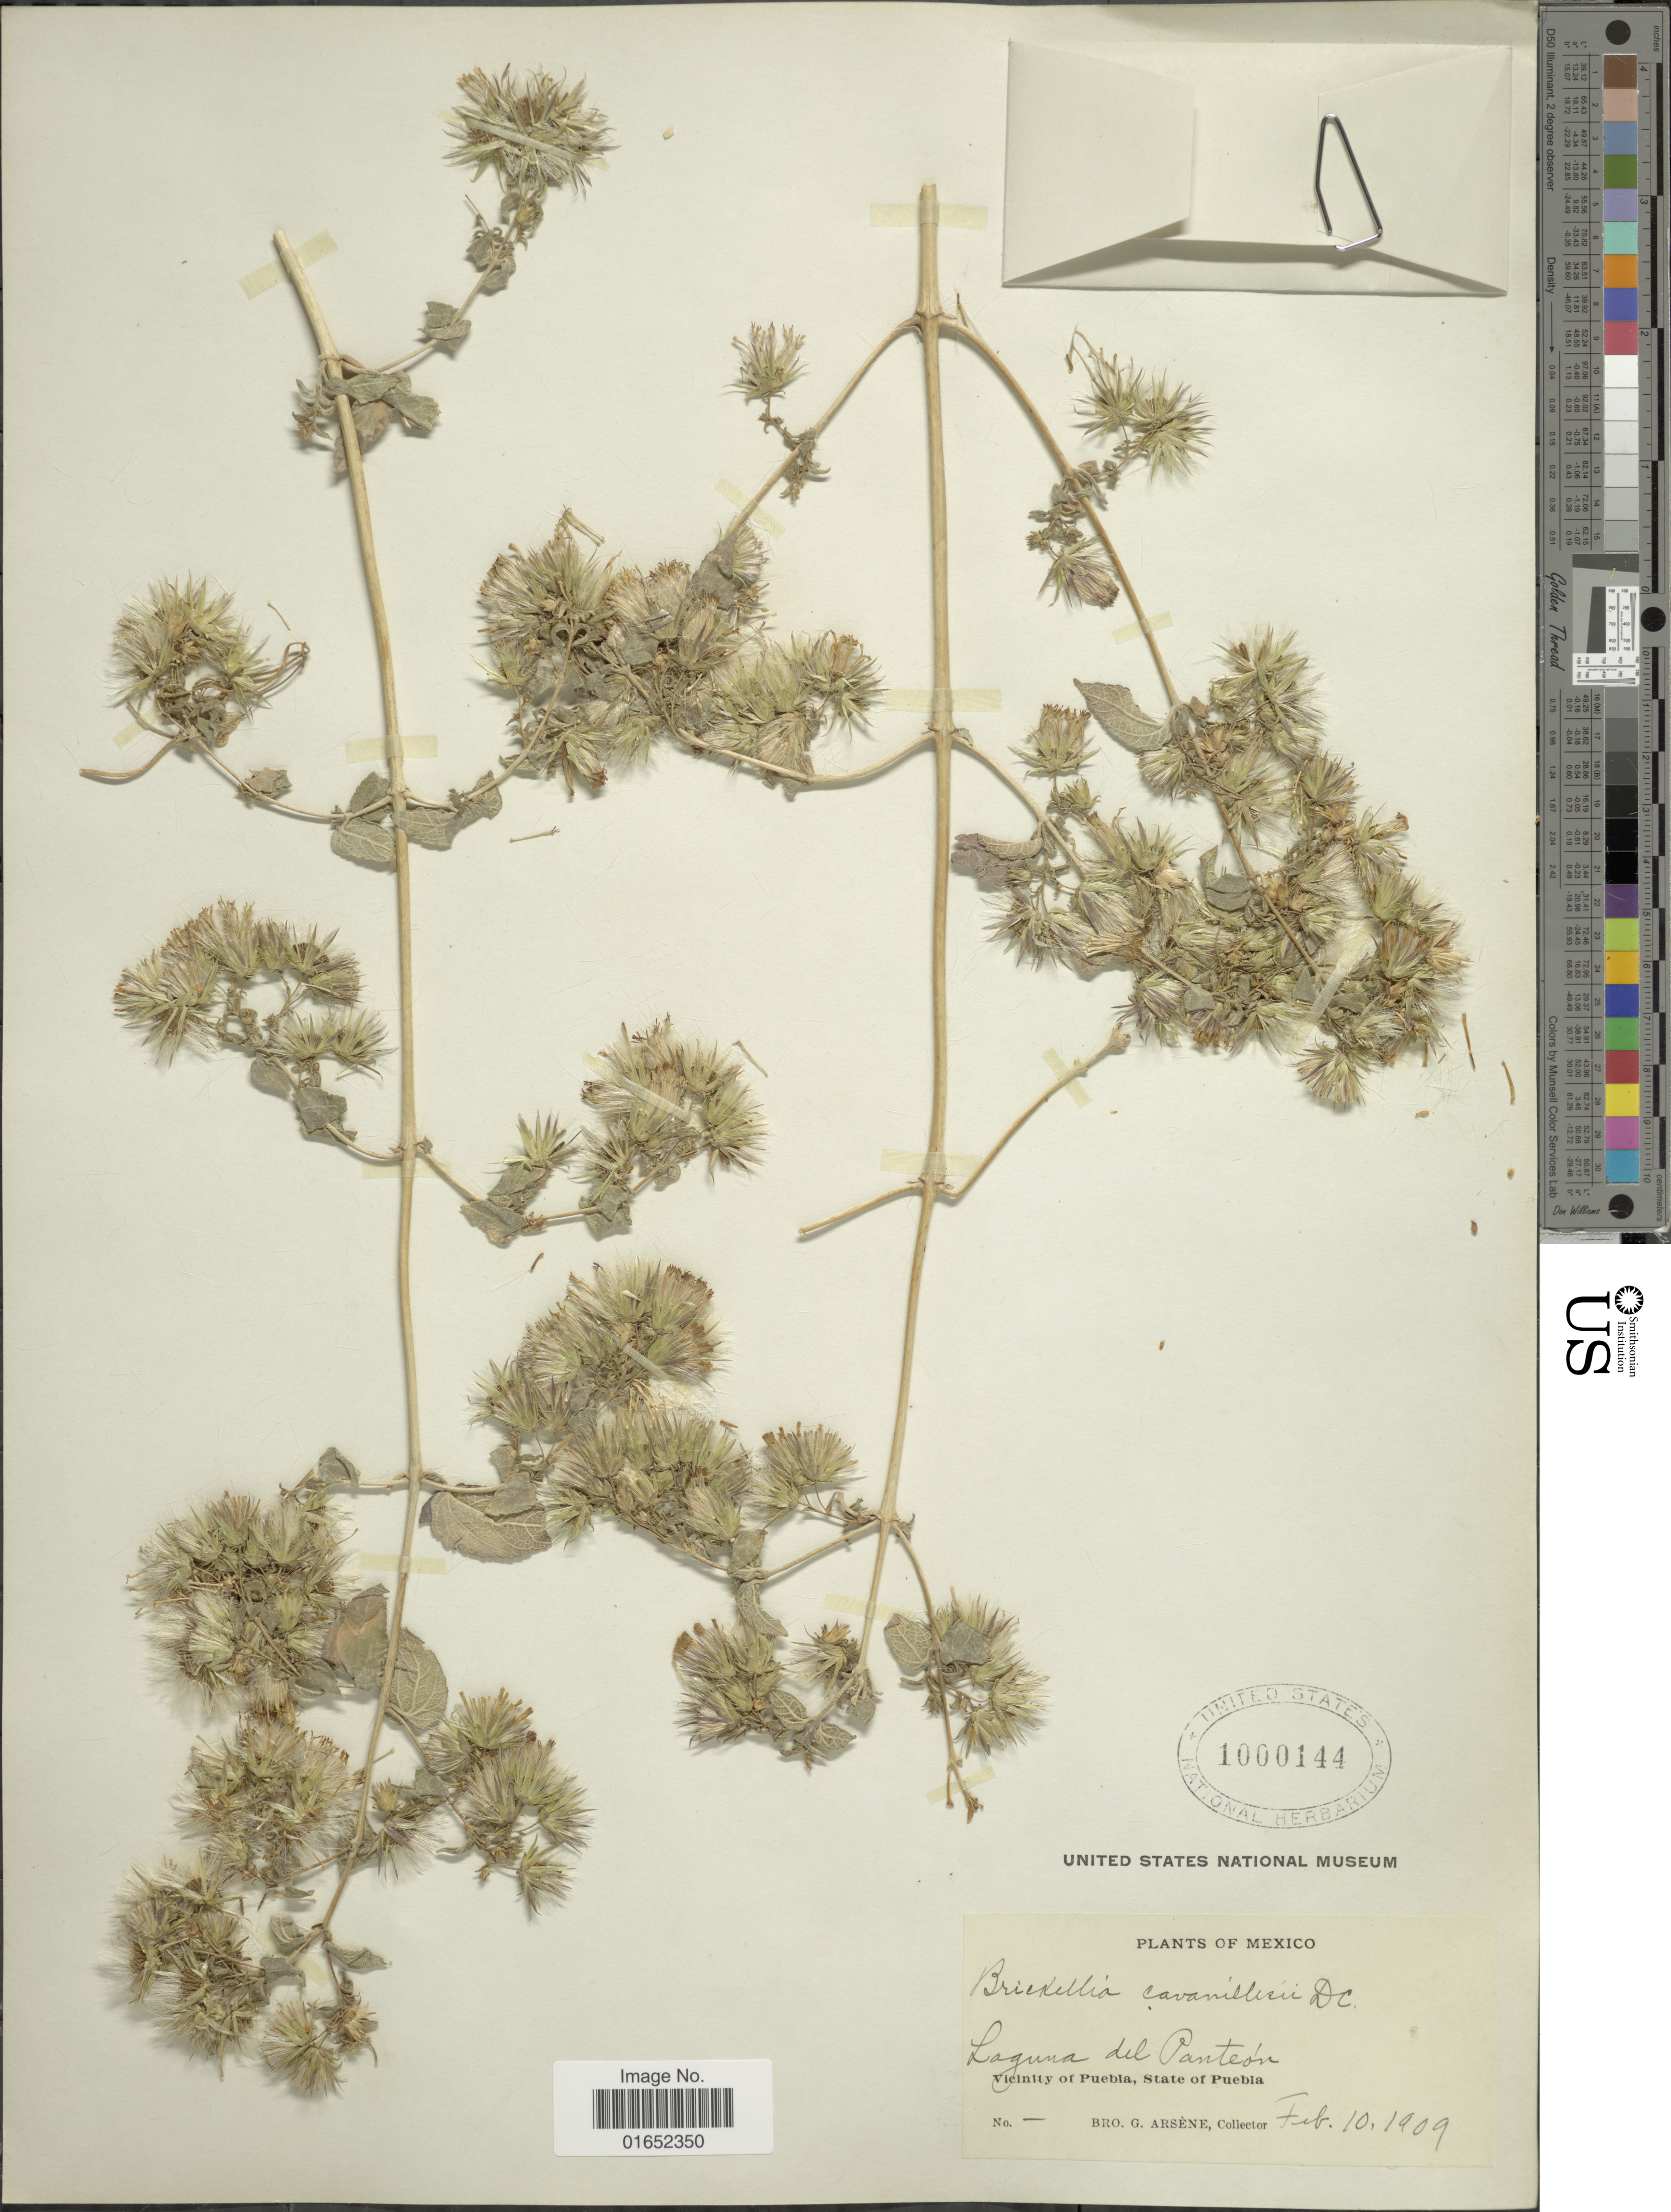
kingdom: Plantae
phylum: Tracheophyta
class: Magnoliopsida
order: Asterales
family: Asteraceae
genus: Brickellia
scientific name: Brickellia squarrosa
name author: B.L. Rob. & Seaton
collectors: Bro. G. Arsène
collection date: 1909-02-10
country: Mexico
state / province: Puebla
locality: Laguna del Pante3n, Vicinity of Puebla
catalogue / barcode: US 1000144